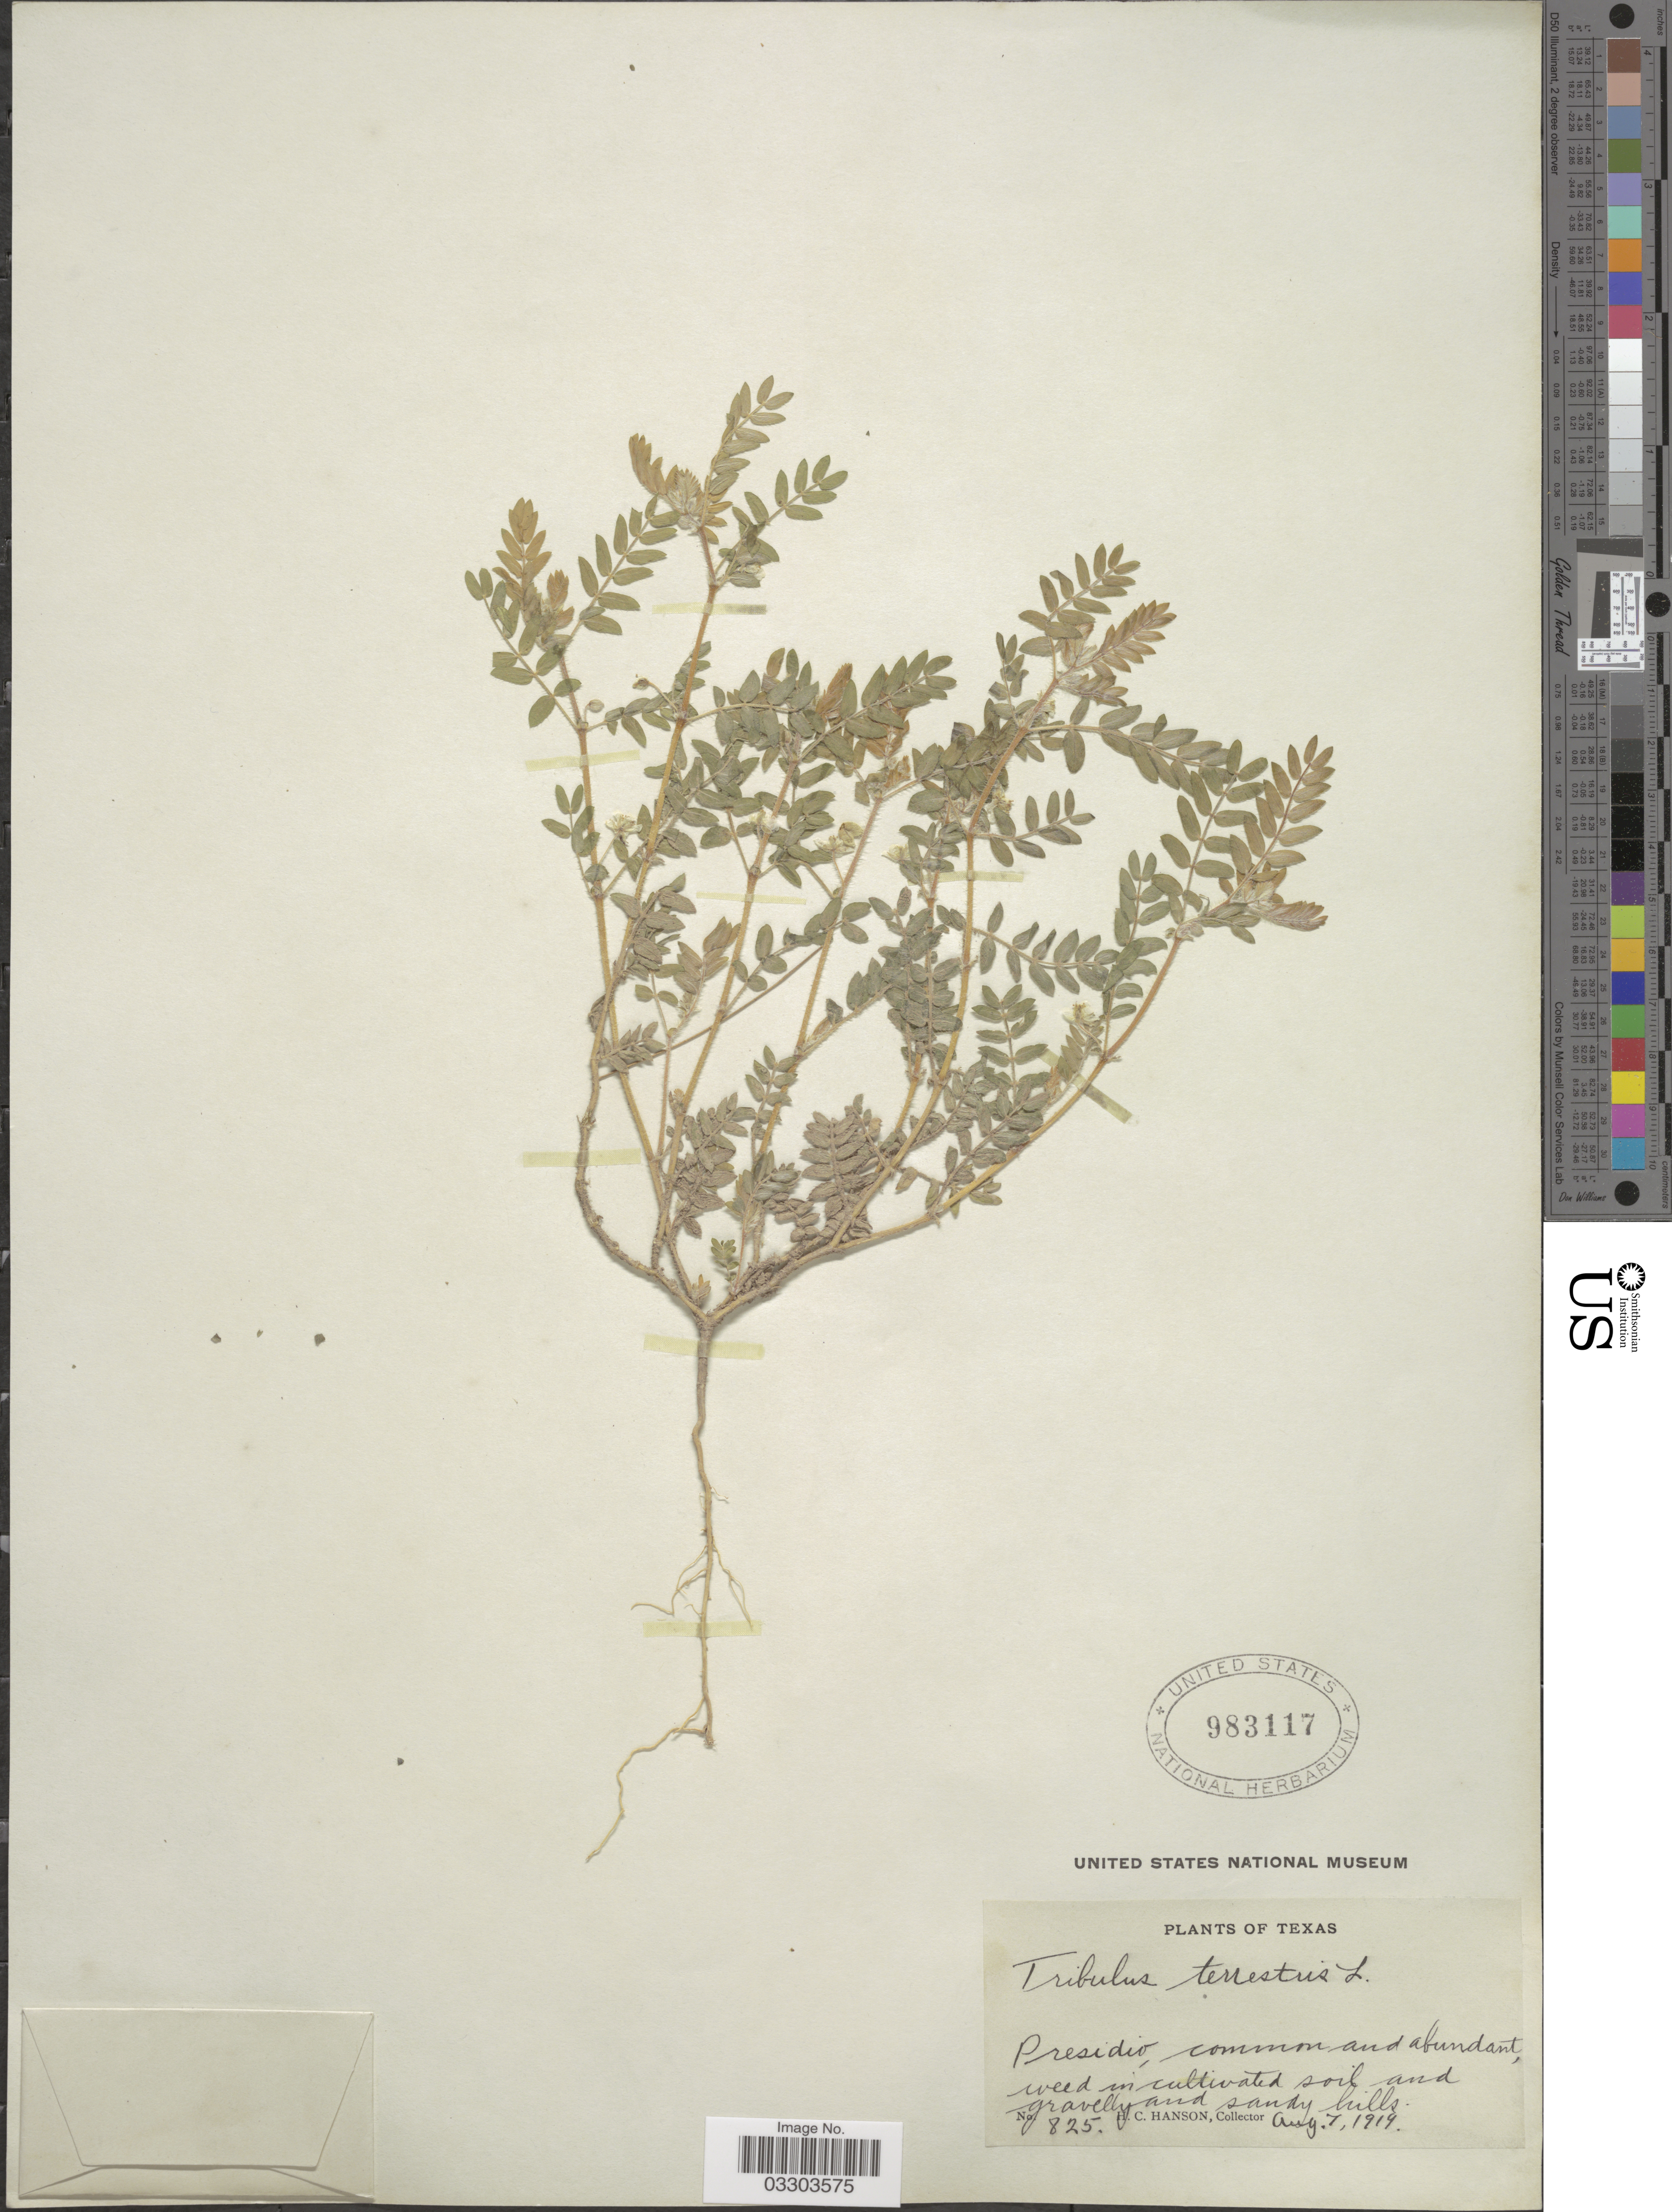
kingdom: Plantae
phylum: Tracheophyta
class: Magnoliopsida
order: Zygophyllales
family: Zygophyllaceae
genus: Tribulus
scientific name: Tribulus terrestris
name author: L.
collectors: H. Hanson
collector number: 825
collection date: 1919-08-07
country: United States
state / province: Texas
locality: Presidio.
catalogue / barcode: US 983117